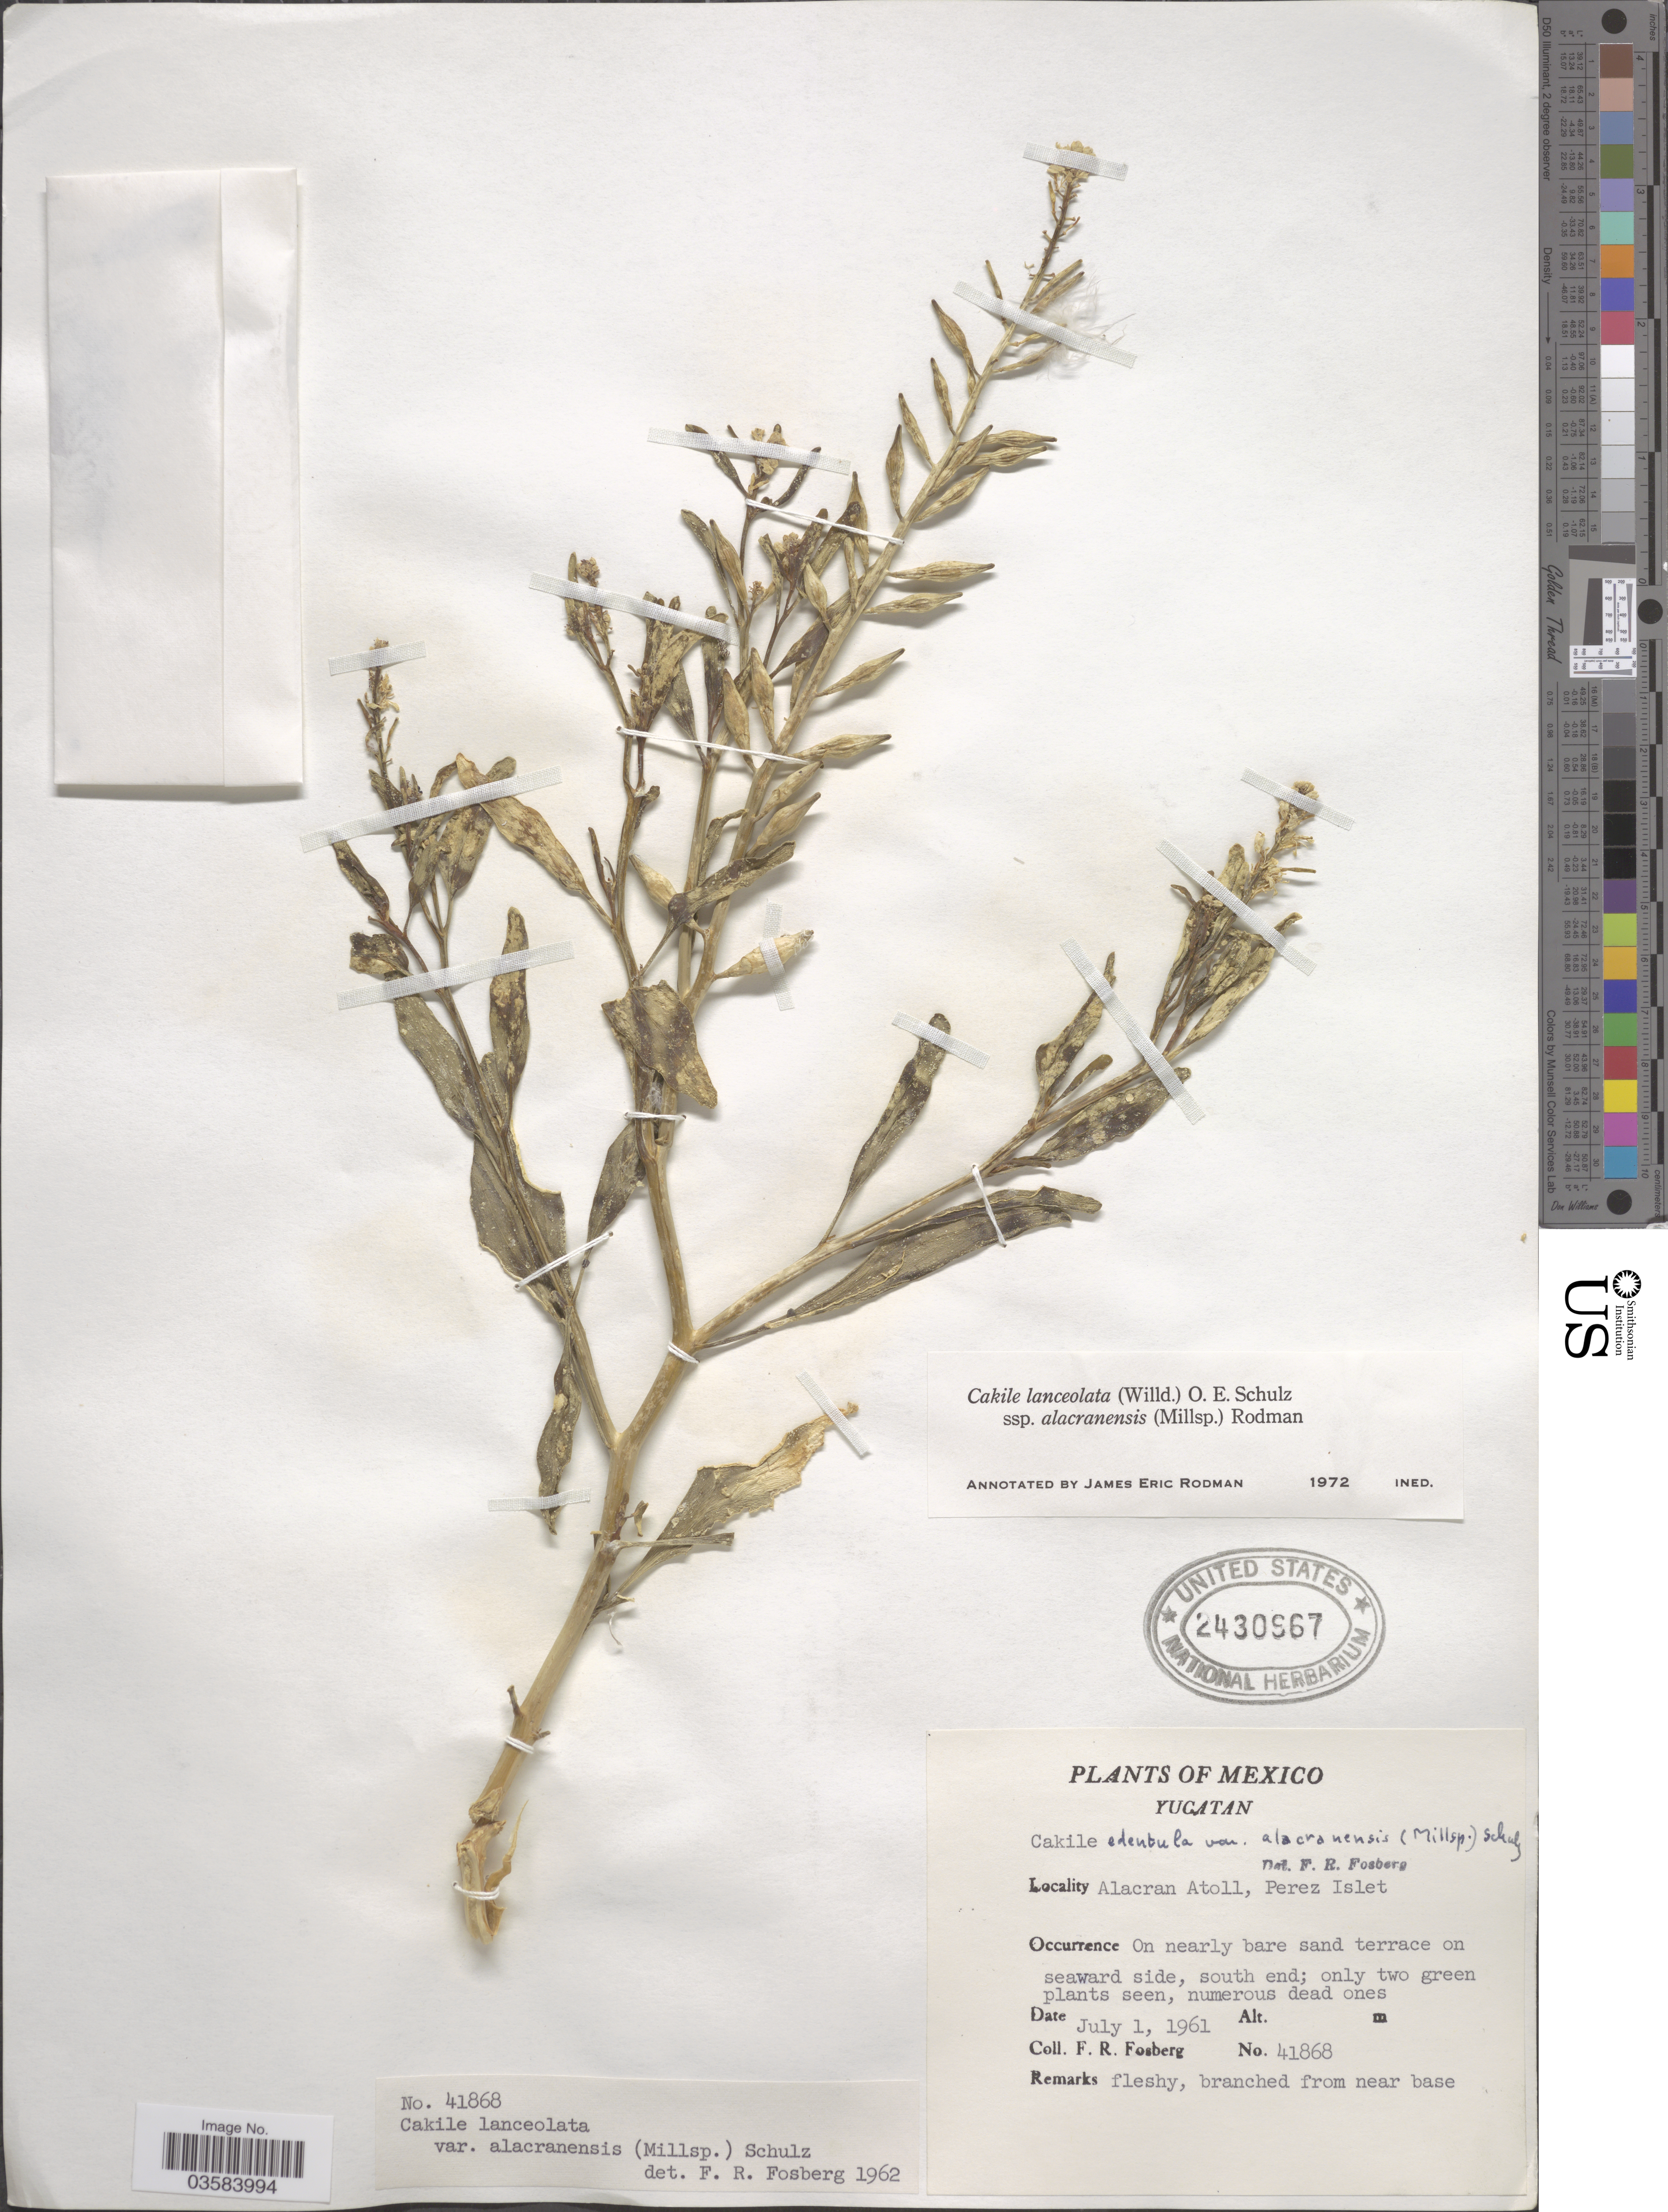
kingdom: Plantae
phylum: Tracheophyta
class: Magnoliopsida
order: Brassicales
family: Brassicaceae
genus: Cakile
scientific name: Cakile lanceolata subsp. fusiformis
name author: (Greene) Rodman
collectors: F. R. Fosberg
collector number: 41868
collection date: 1961-07-01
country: Mexico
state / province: Yucatán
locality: Alacran Atoll, Perez Islet.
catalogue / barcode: US 2430967